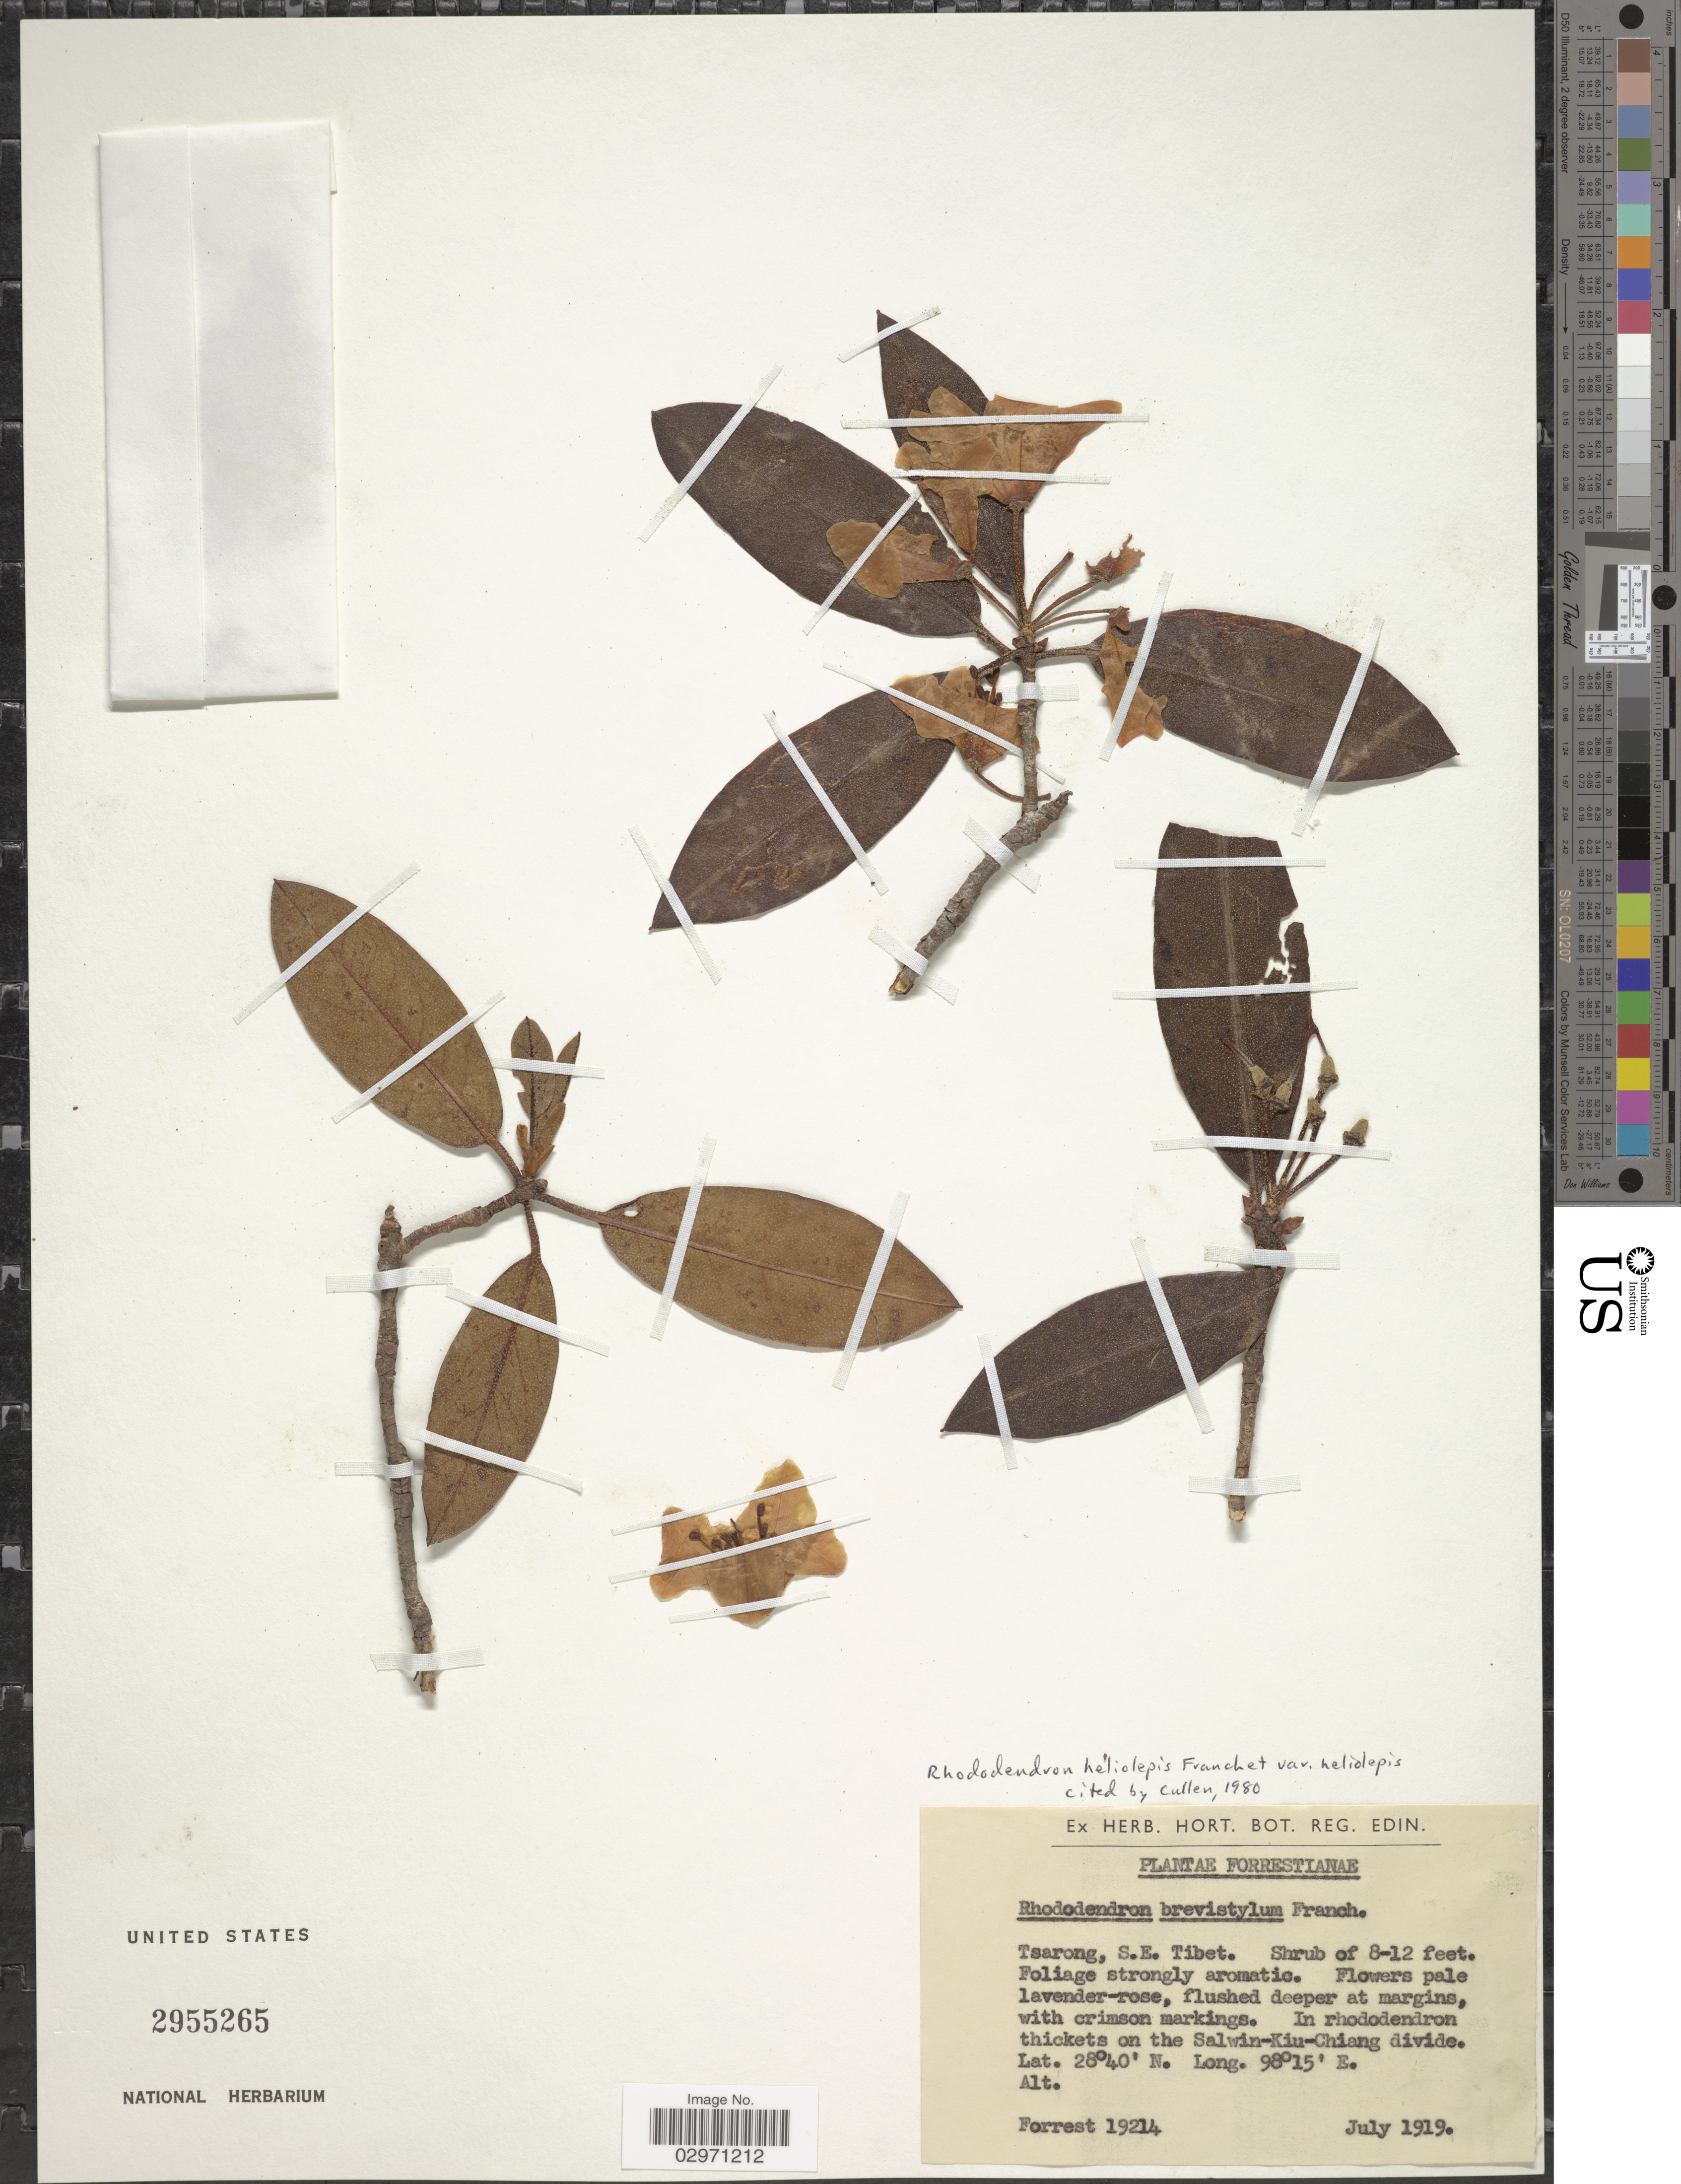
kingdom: Plantae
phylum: Tracheophyta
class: Magnoliopsida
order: Ericales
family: Ericaceae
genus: Rhododendron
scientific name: Rhododendron heliolepis var. heliolepis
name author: Franch.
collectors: -. Forrest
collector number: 19214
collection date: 1919-07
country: China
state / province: Xizang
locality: Tsarong, S.E. Tibet. On the Salwin-Kiu-Chiang divide.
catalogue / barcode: US 2955265